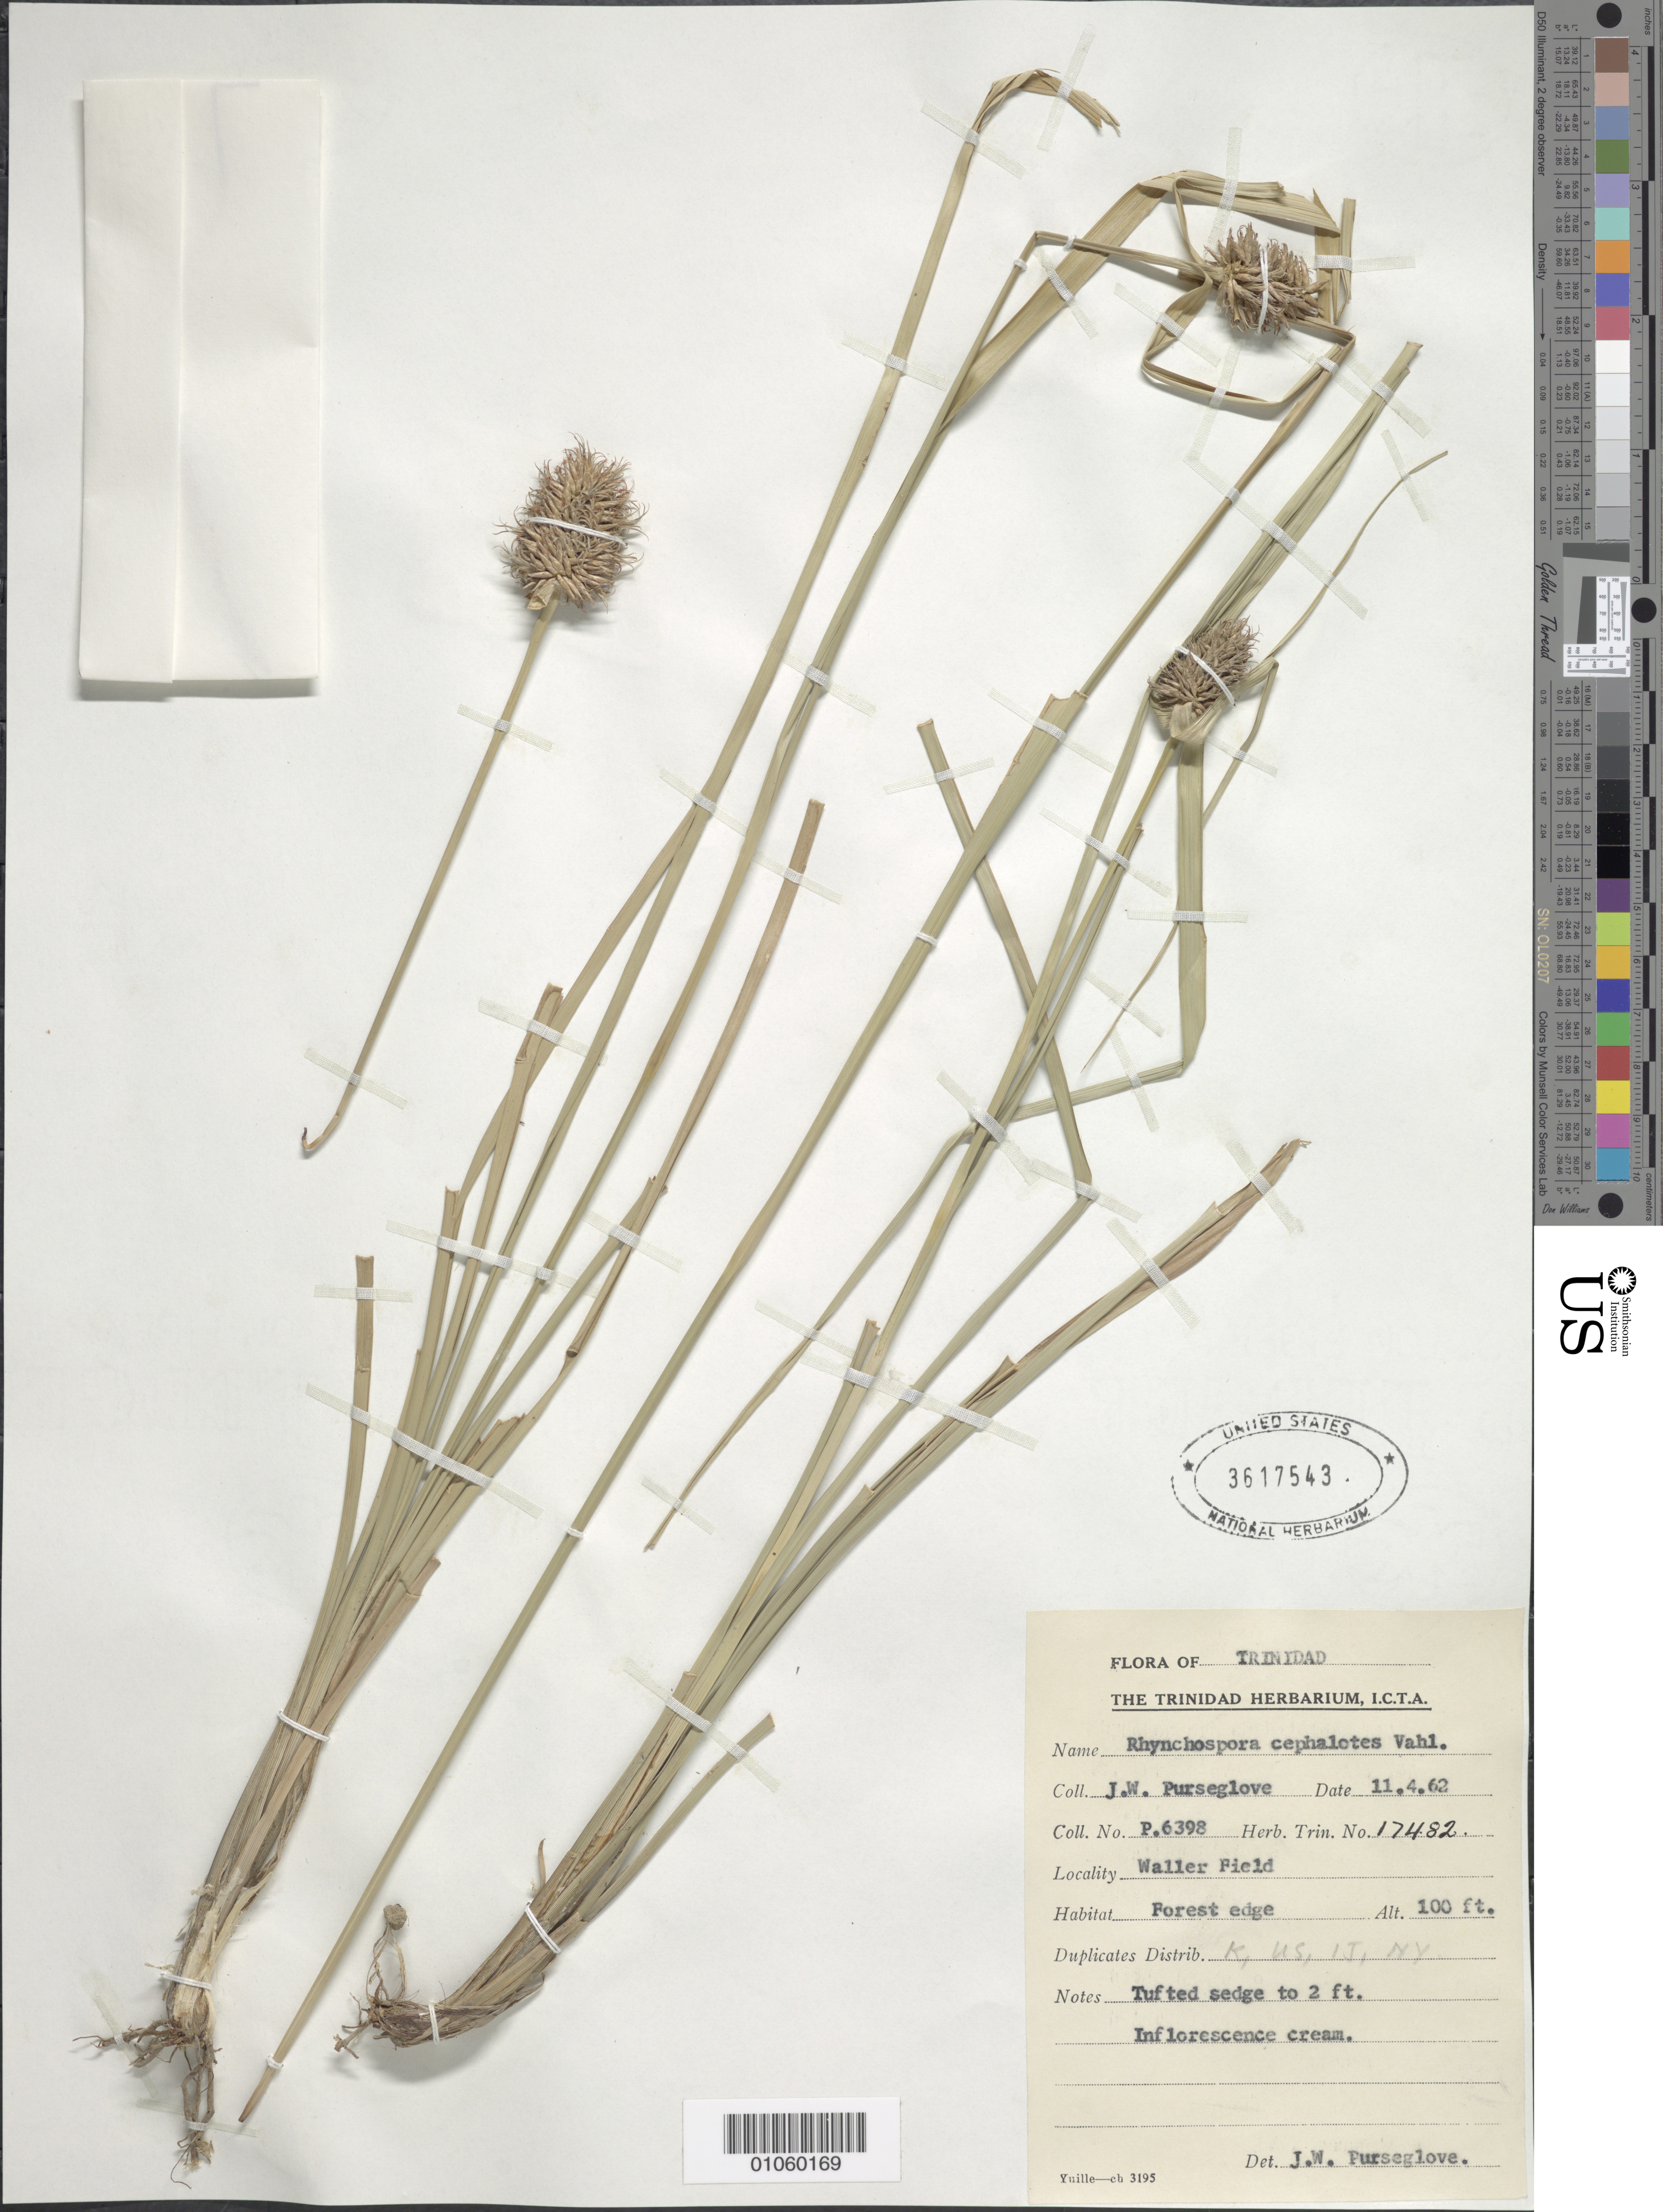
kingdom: Plantae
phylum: Tracheophyta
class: Liliopsida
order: Poales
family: Cyperaceae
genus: Rhynchospora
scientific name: Rhynchospora cephalotes var. cephalotes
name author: (L.) Vahl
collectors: J. Purseglove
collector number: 17482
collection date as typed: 04 Nov 1962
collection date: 1962-11-04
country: Trinidad and Tobago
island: Trinidad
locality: Waller Field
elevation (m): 30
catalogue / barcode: US 3617543